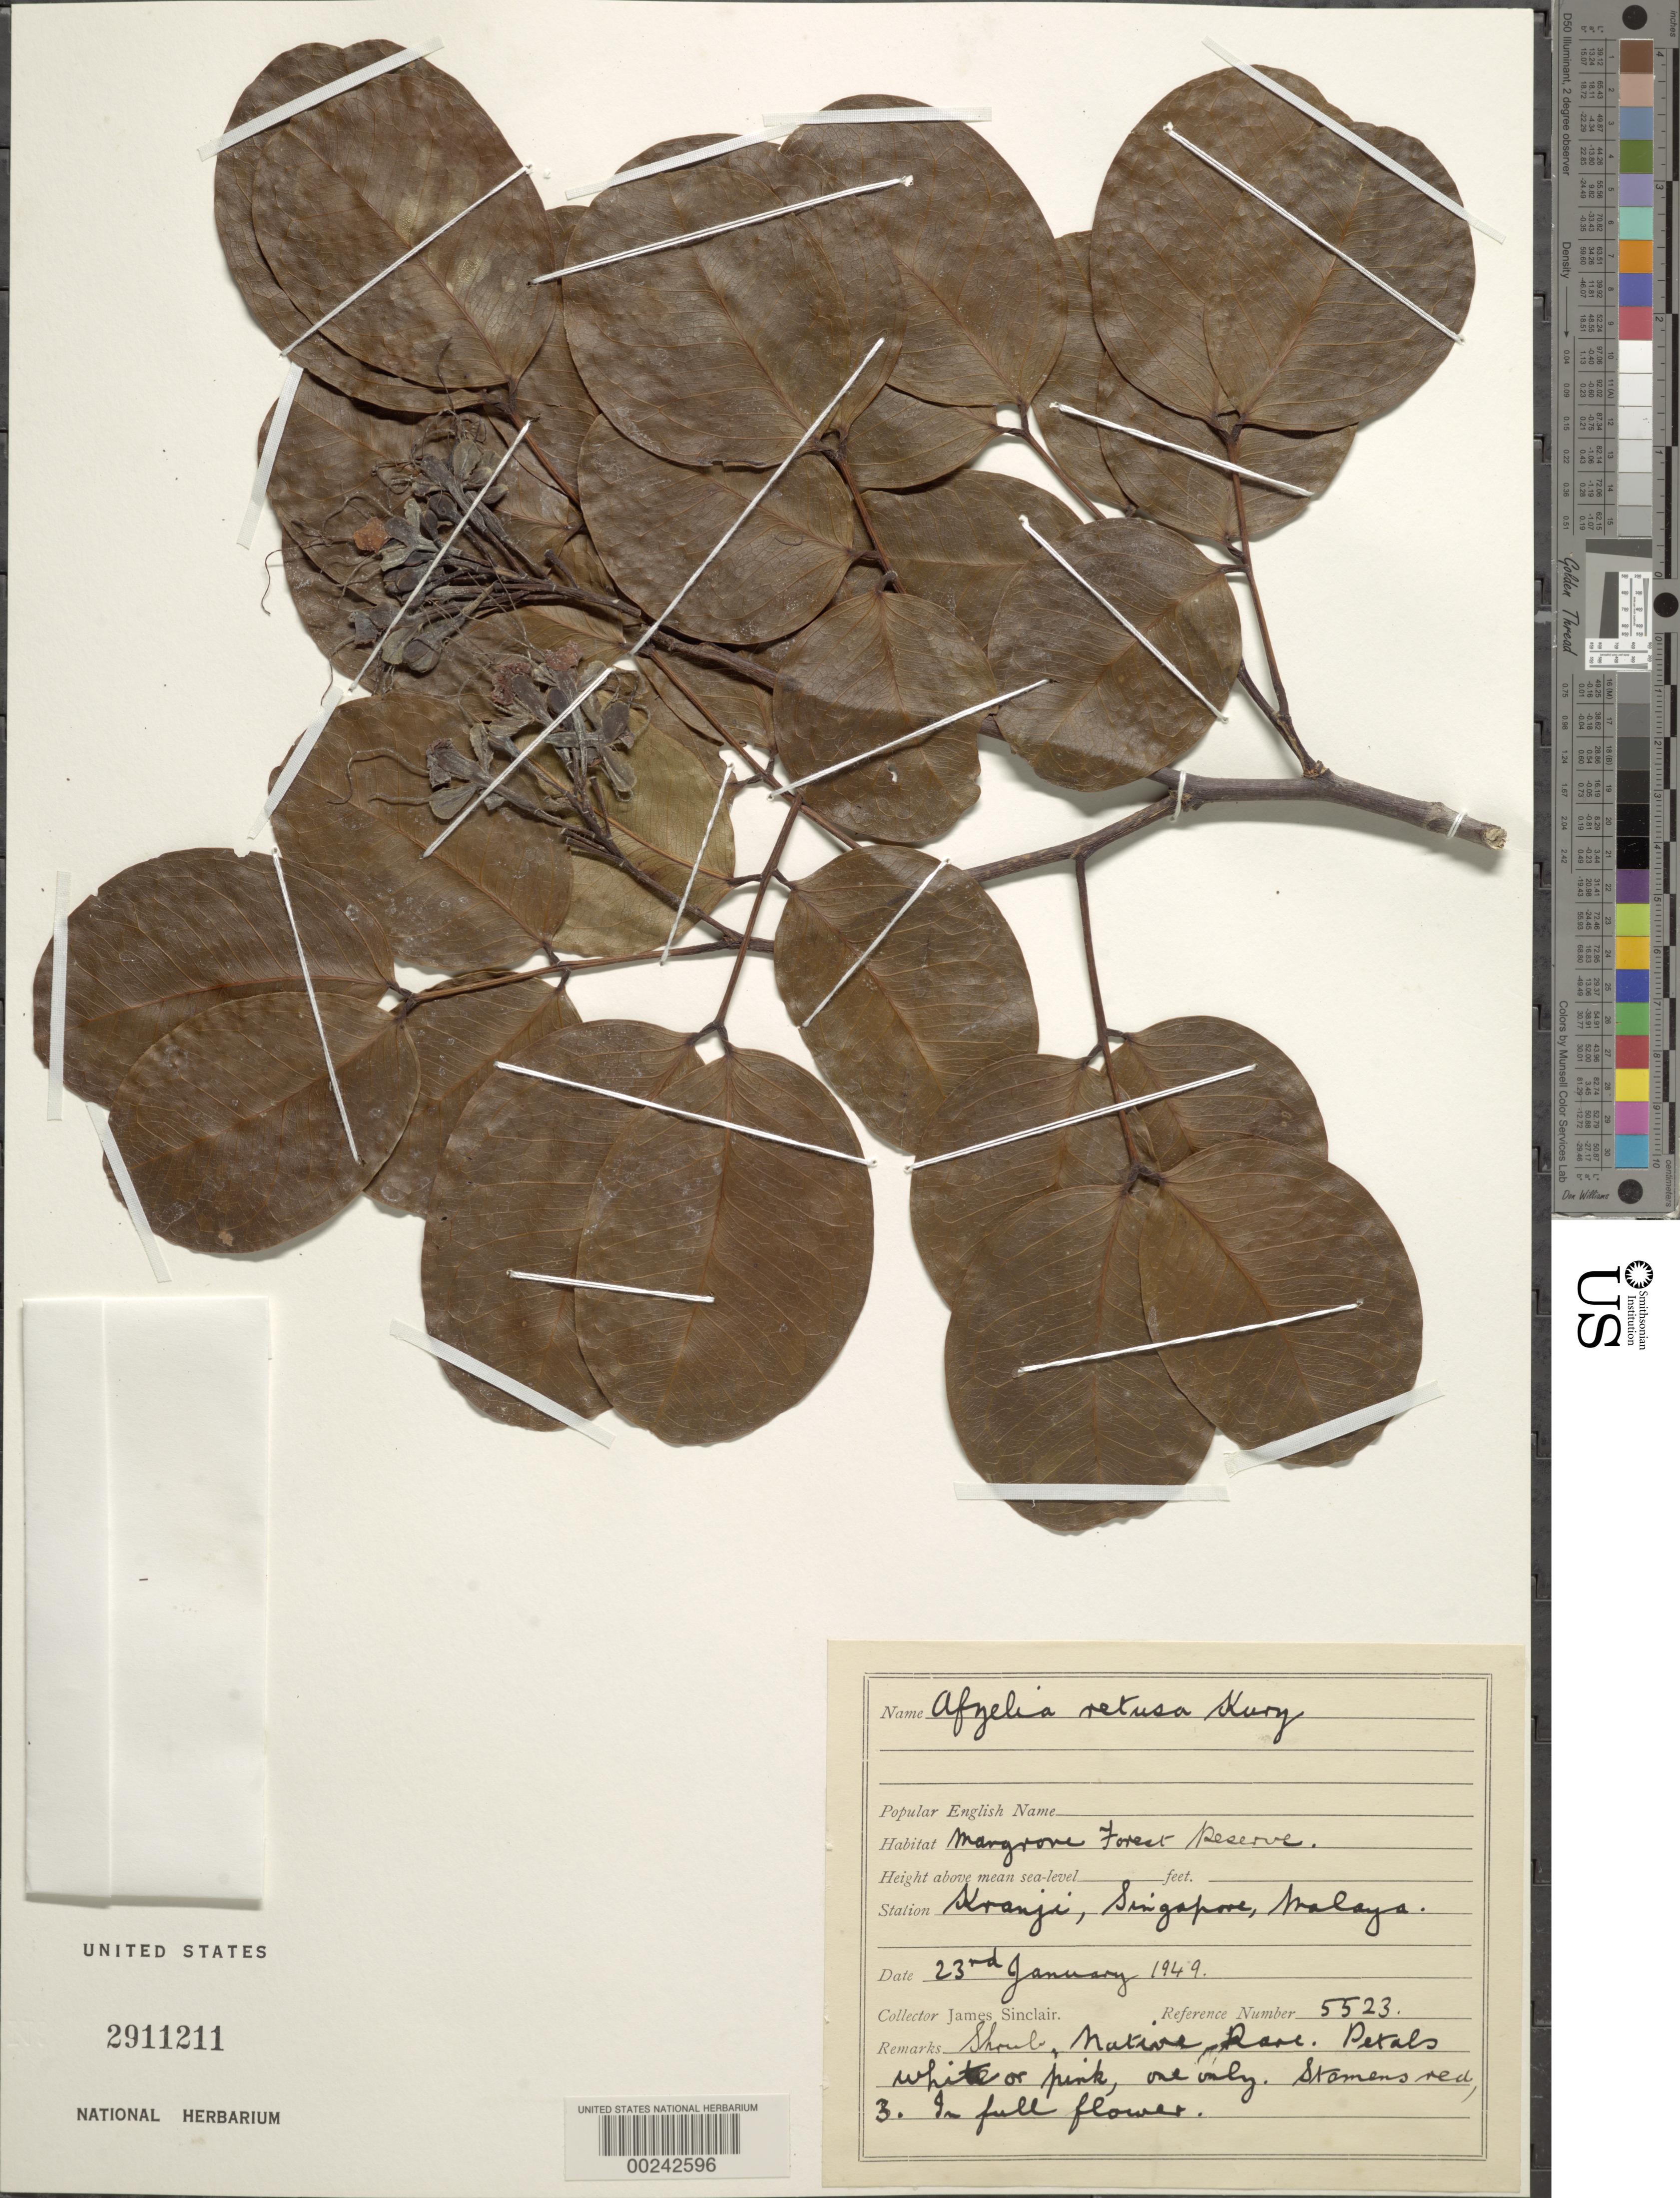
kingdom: Plantae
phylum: Tracheophyta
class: Magnoliopsida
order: Fabales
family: Fabaceae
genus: Afzelia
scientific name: Afzelia retusa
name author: Kurz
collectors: J. Sinclair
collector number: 5523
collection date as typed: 23 Jan 1949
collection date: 1949-01-23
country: Singapore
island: Singapore Island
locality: Kranji, mangrove forest reserve [Malay Peninsula]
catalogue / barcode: US 2911211